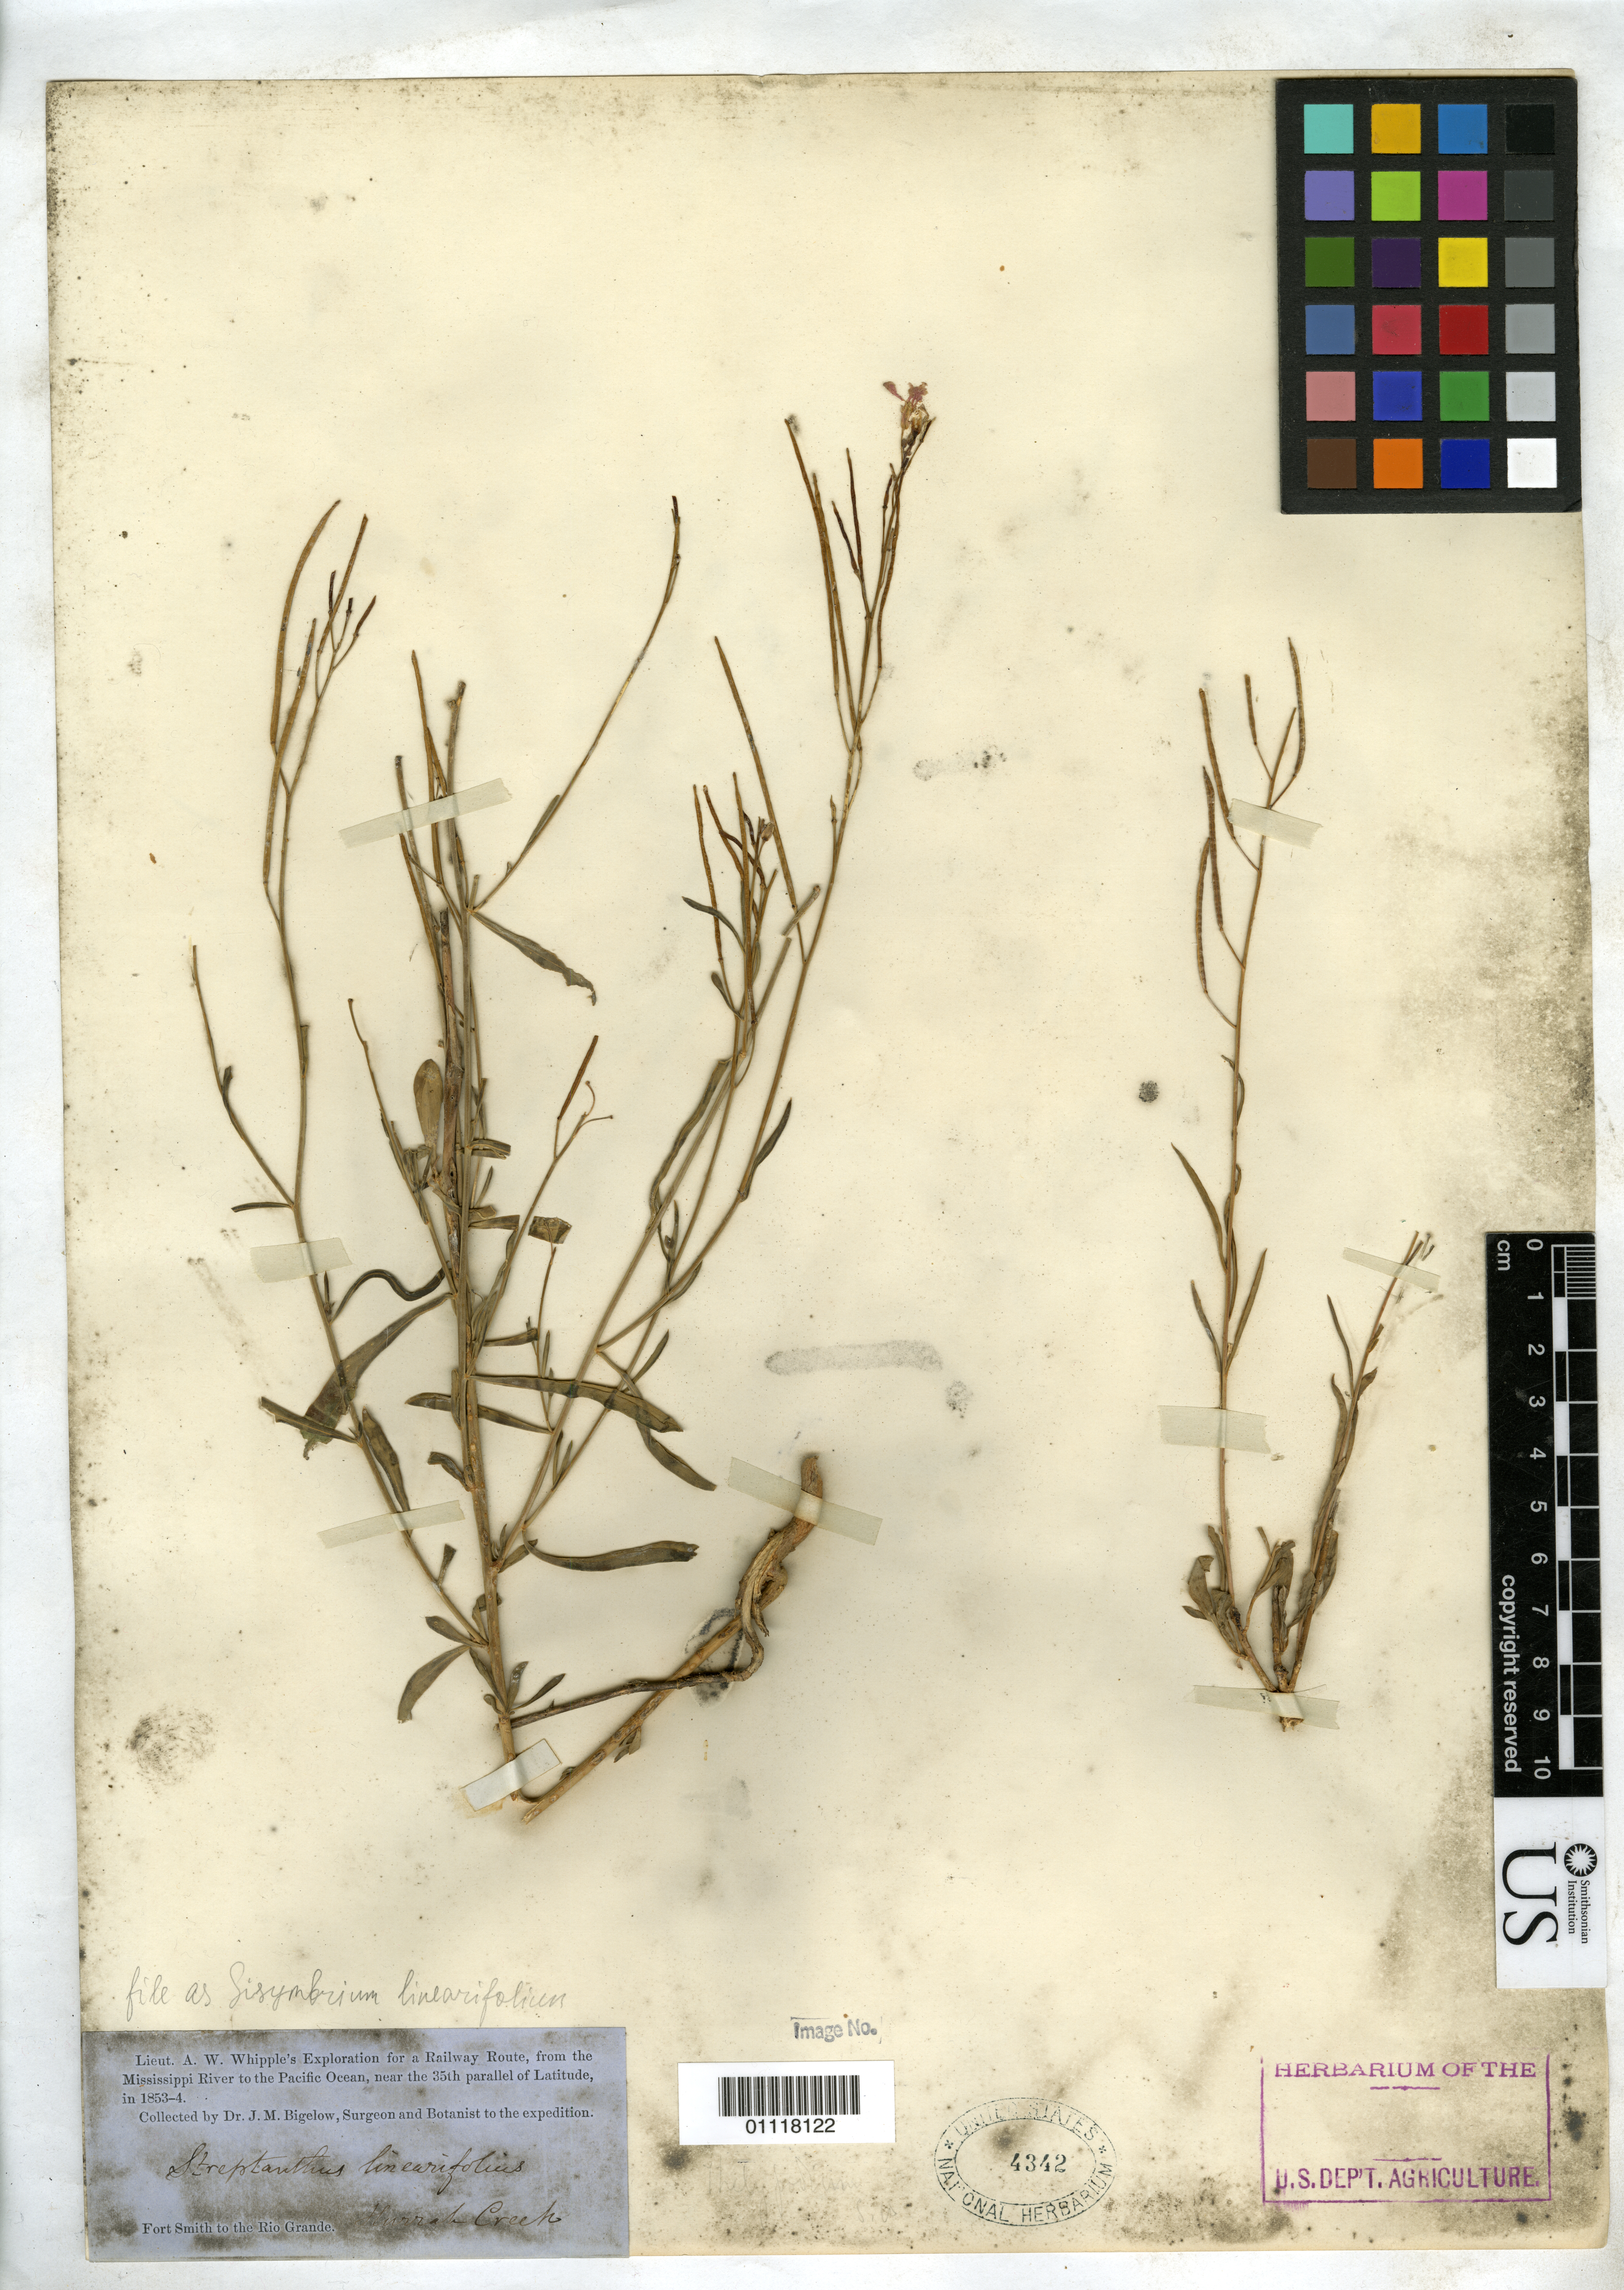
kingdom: Plantae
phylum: Tracheophyta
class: Magnoliopsida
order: Brassicales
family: Brassicaceae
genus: Sisymbrium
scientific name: Sisymbrium linearifolium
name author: (A. Gray) Payson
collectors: J. M. Bigelow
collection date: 1853/1854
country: United States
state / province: Arkansas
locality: Fort Smith to Rio Grande, Hurrah Creek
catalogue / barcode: US 4342